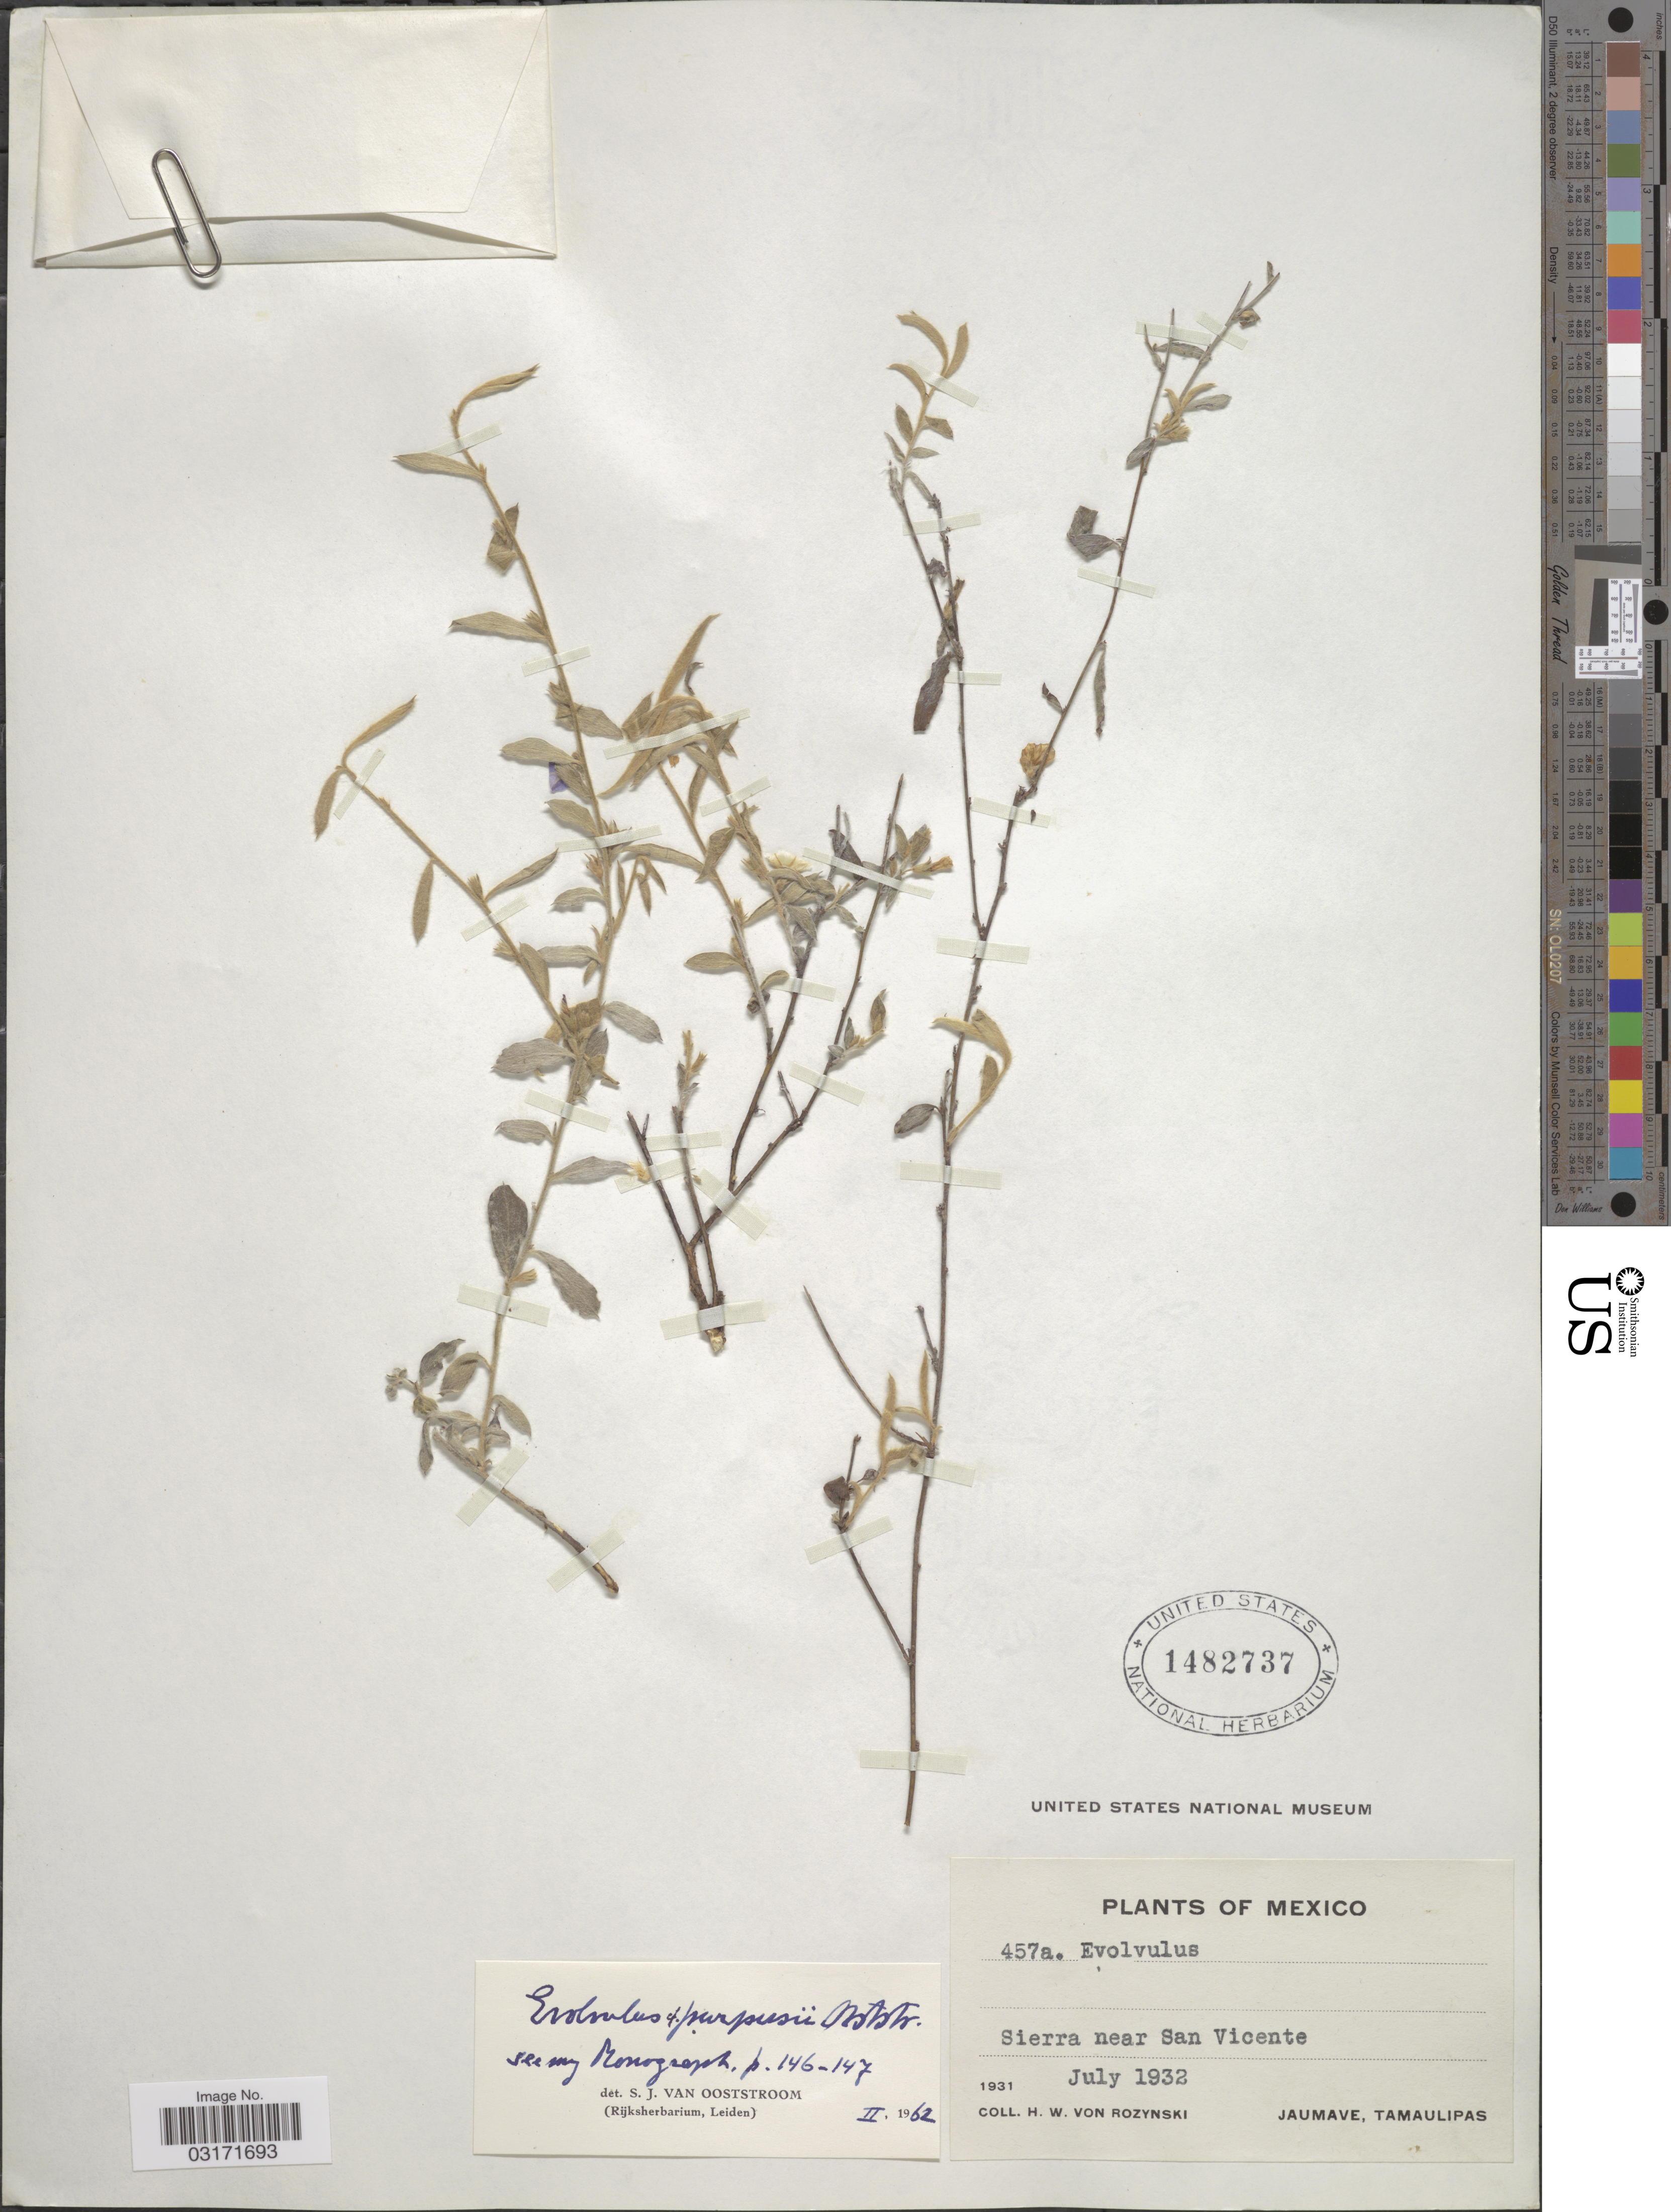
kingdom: Plantae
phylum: Tracheophyta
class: Magnoliopsida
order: Solanales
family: Convolvulaceae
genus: Evolvulus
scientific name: Evolvulus sp.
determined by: Wendt, Thomas L.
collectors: Rozynski, H. W. von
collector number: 457a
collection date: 1932-07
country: Mexico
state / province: Tamaulipas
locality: Sierra near San Vicente, Jaumave, Tamaulipas.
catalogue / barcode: US 1482737